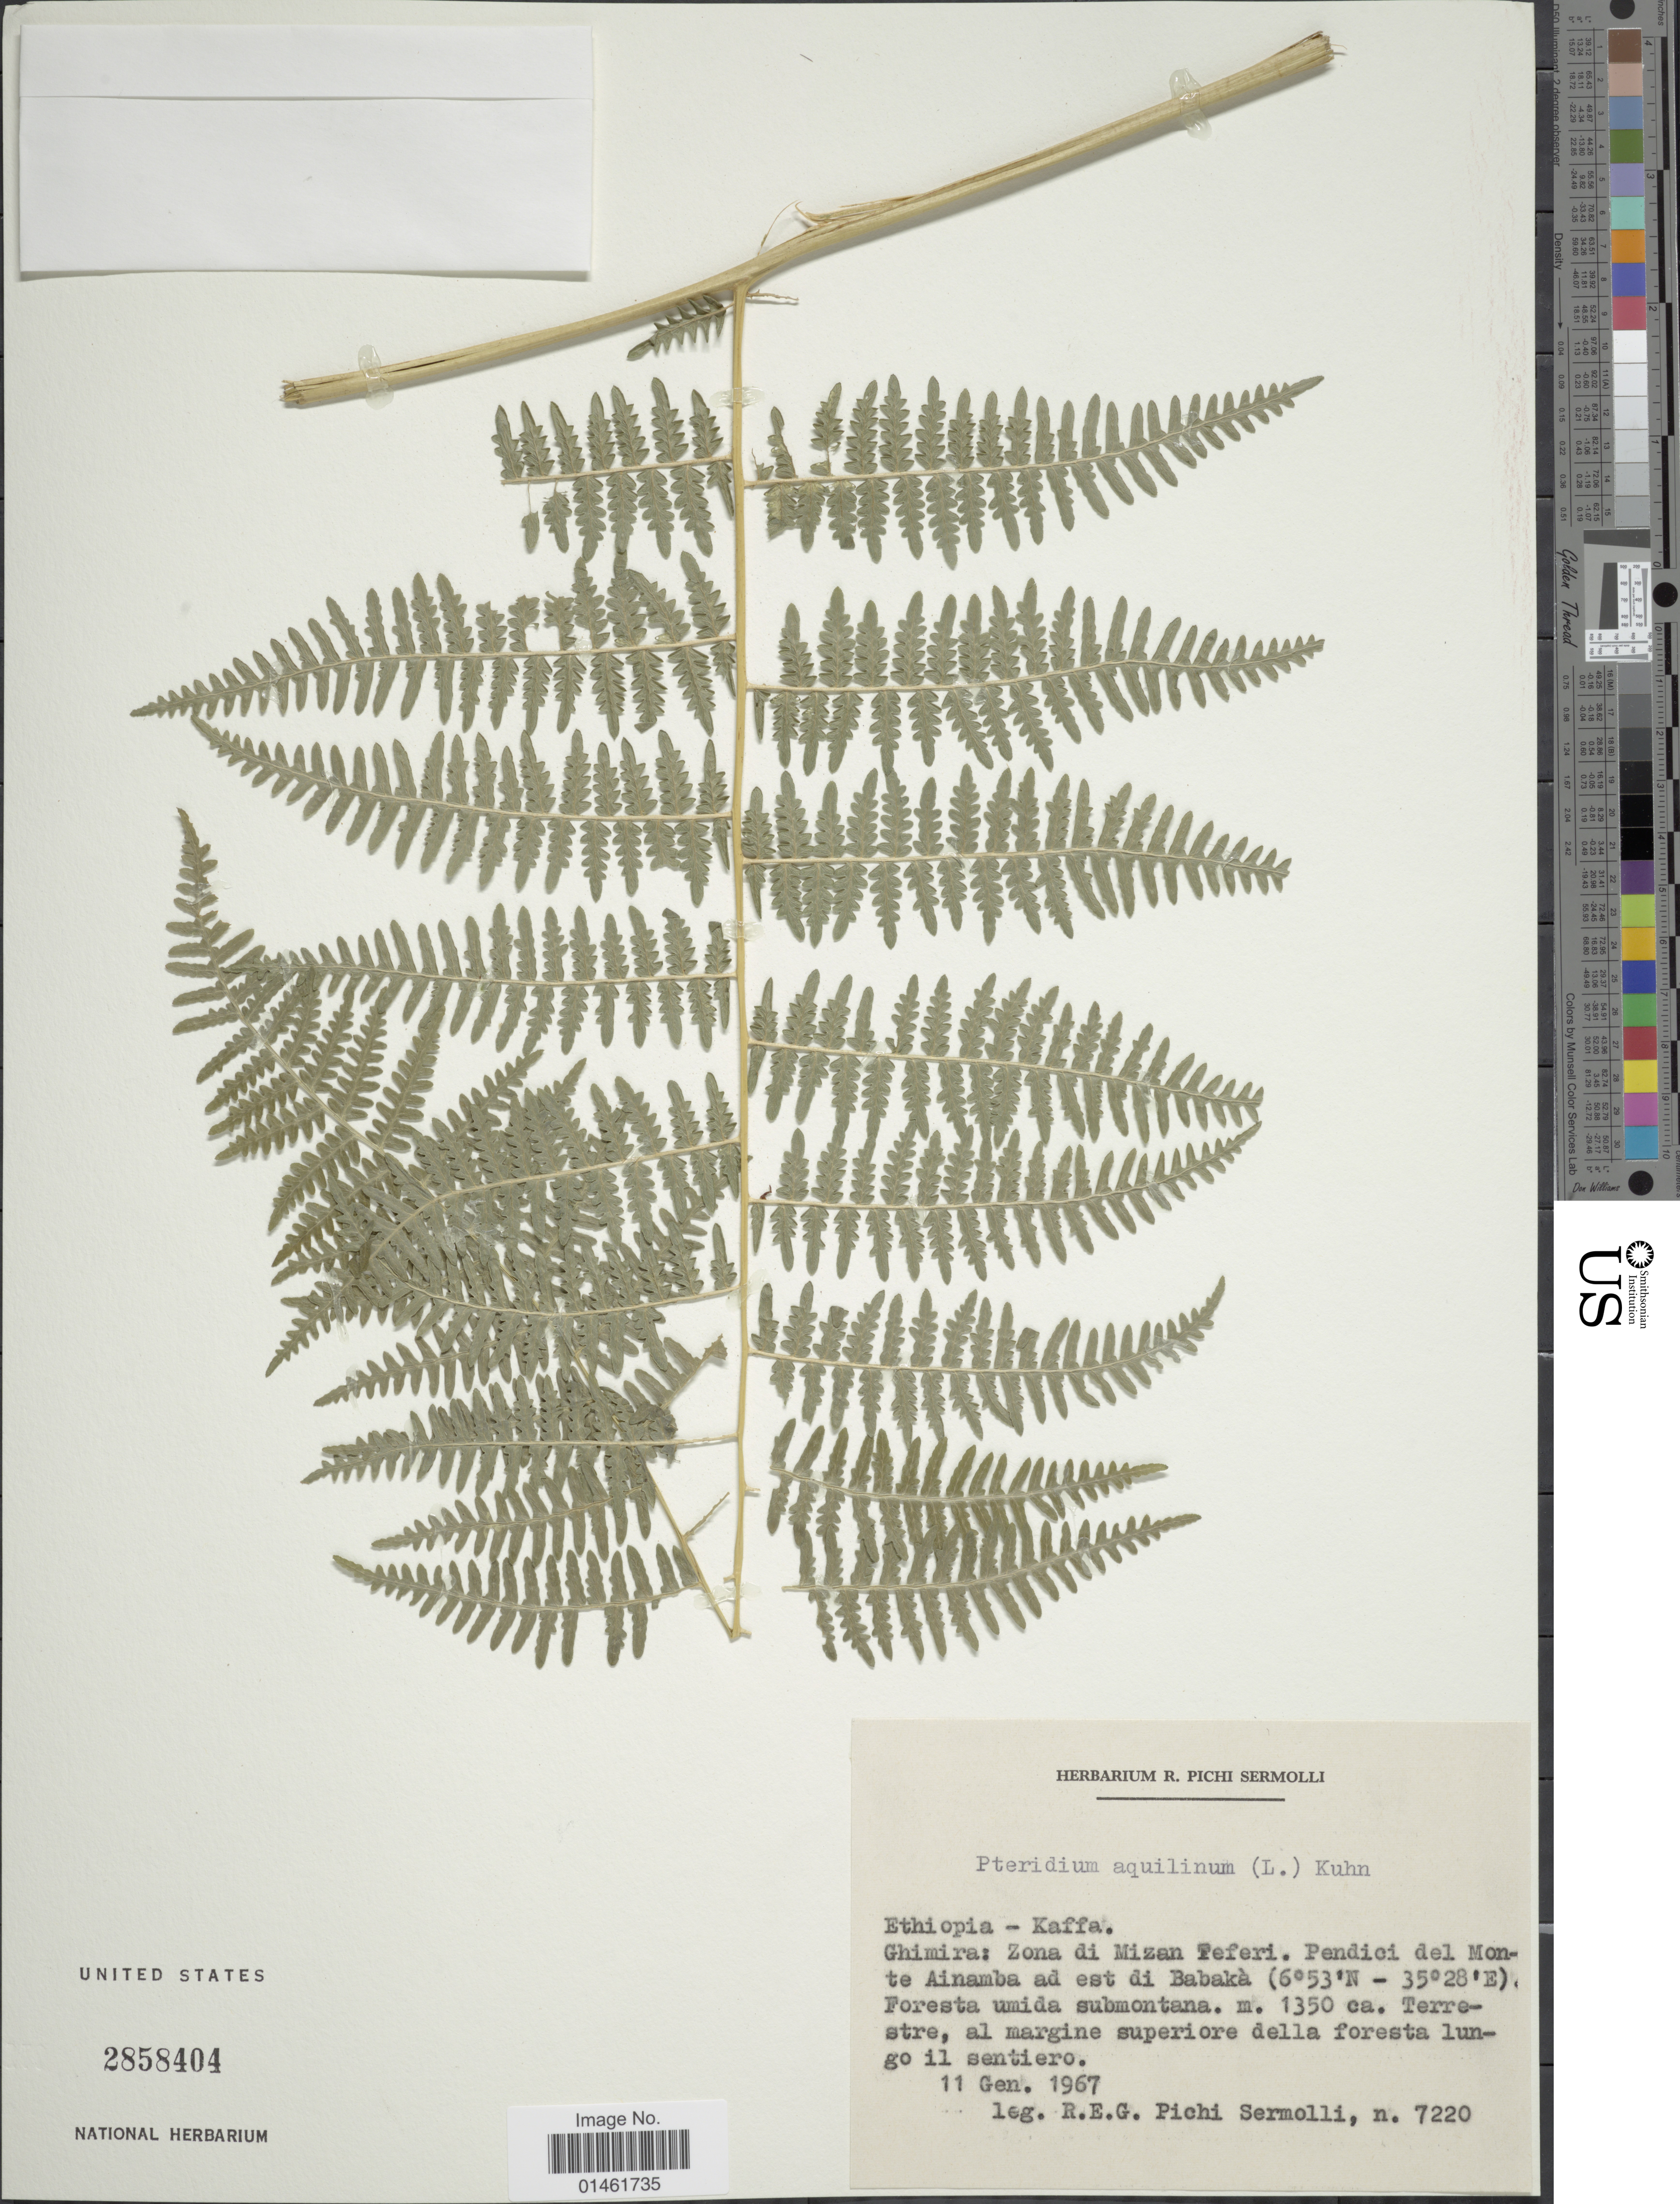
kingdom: Plantae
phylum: Tracheophyta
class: Polypodiopsida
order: Polypodiales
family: Dennstaedtiaceae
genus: Pteridium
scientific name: Pteridium aquilinum var. typicum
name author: R.M. Tryon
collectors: R. E. Pichi-Sermolli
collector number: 7220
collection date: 1967-06-11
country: Ethiopia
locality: Ethiopia-Kaffa, Ghimira: Zona di Mizan Teferi, Pendici del Monte Ainamba ad est di Babaká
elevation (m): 1350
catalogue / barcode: US 2858404